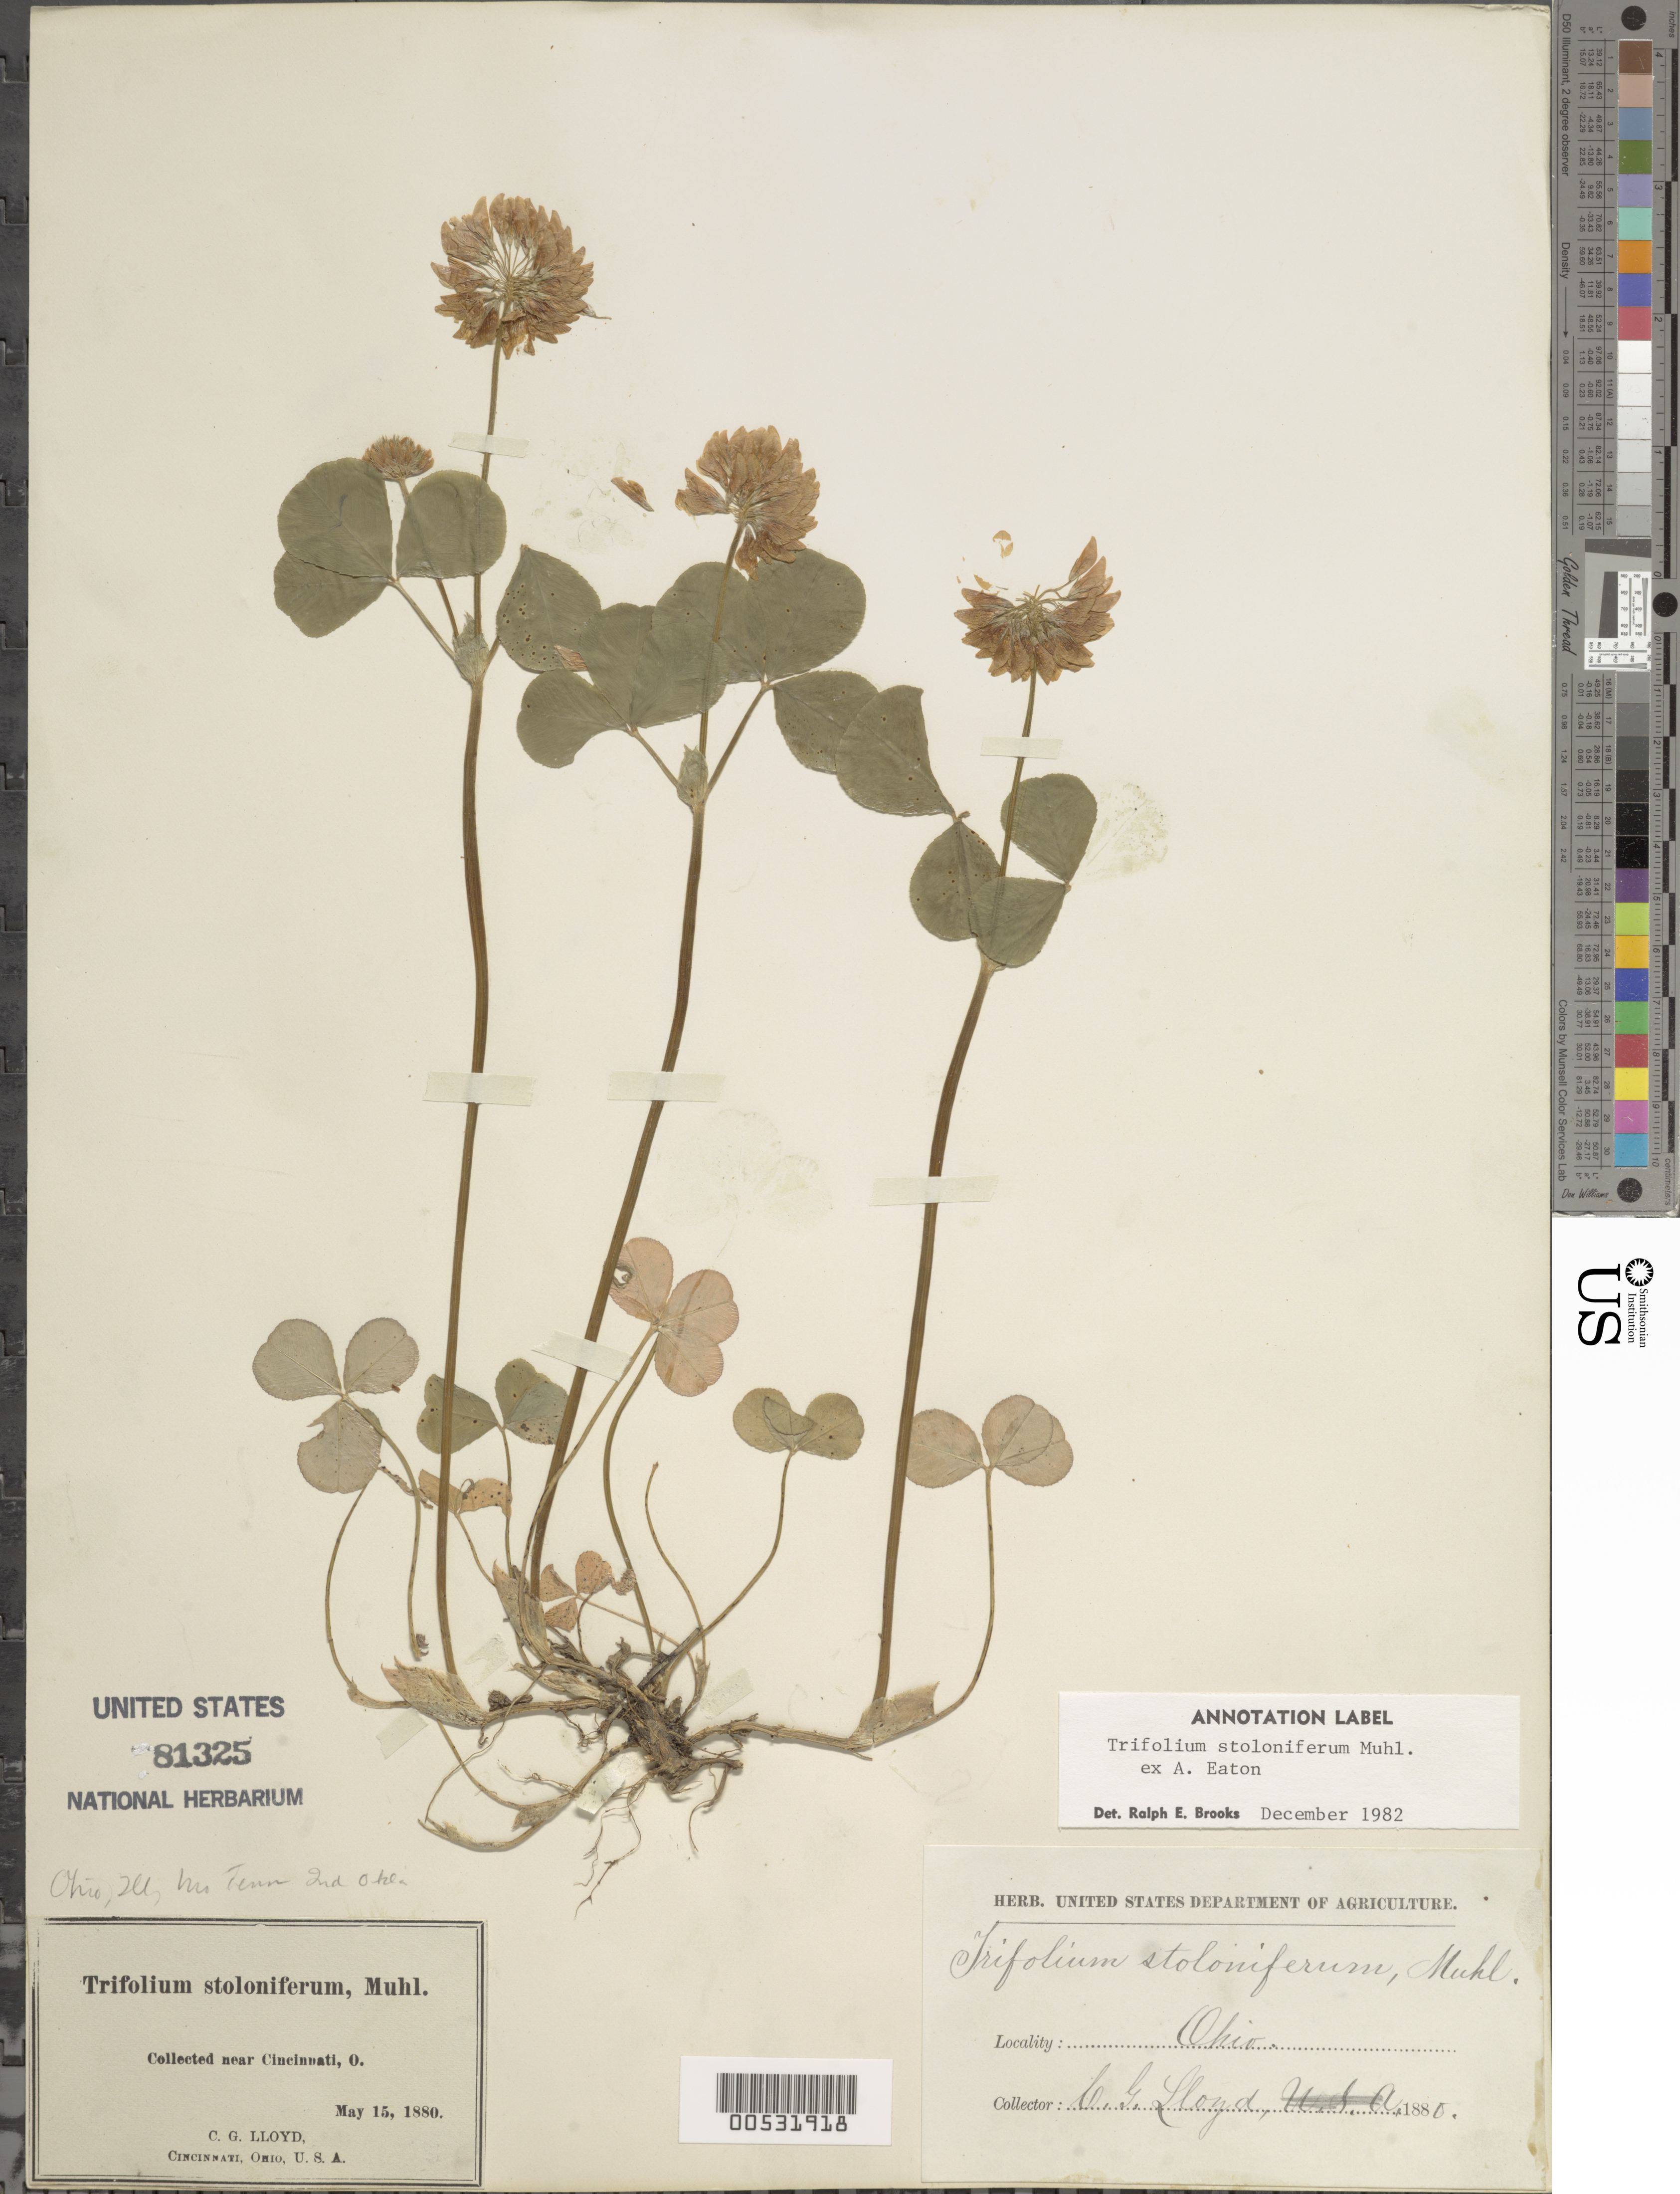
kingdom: Plantae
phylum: Tracheophyta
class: Magnoliopsida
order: Fabales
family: Fabaceae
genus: Trifolium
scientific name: Trifolium stoloniferum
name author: Muhl. ex Eaton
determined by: Brooks, R.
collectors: C. G. Lloyd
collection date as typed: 15 May 1880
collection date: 1880-05-15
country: United States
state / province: Ohio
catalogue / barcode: US 81325